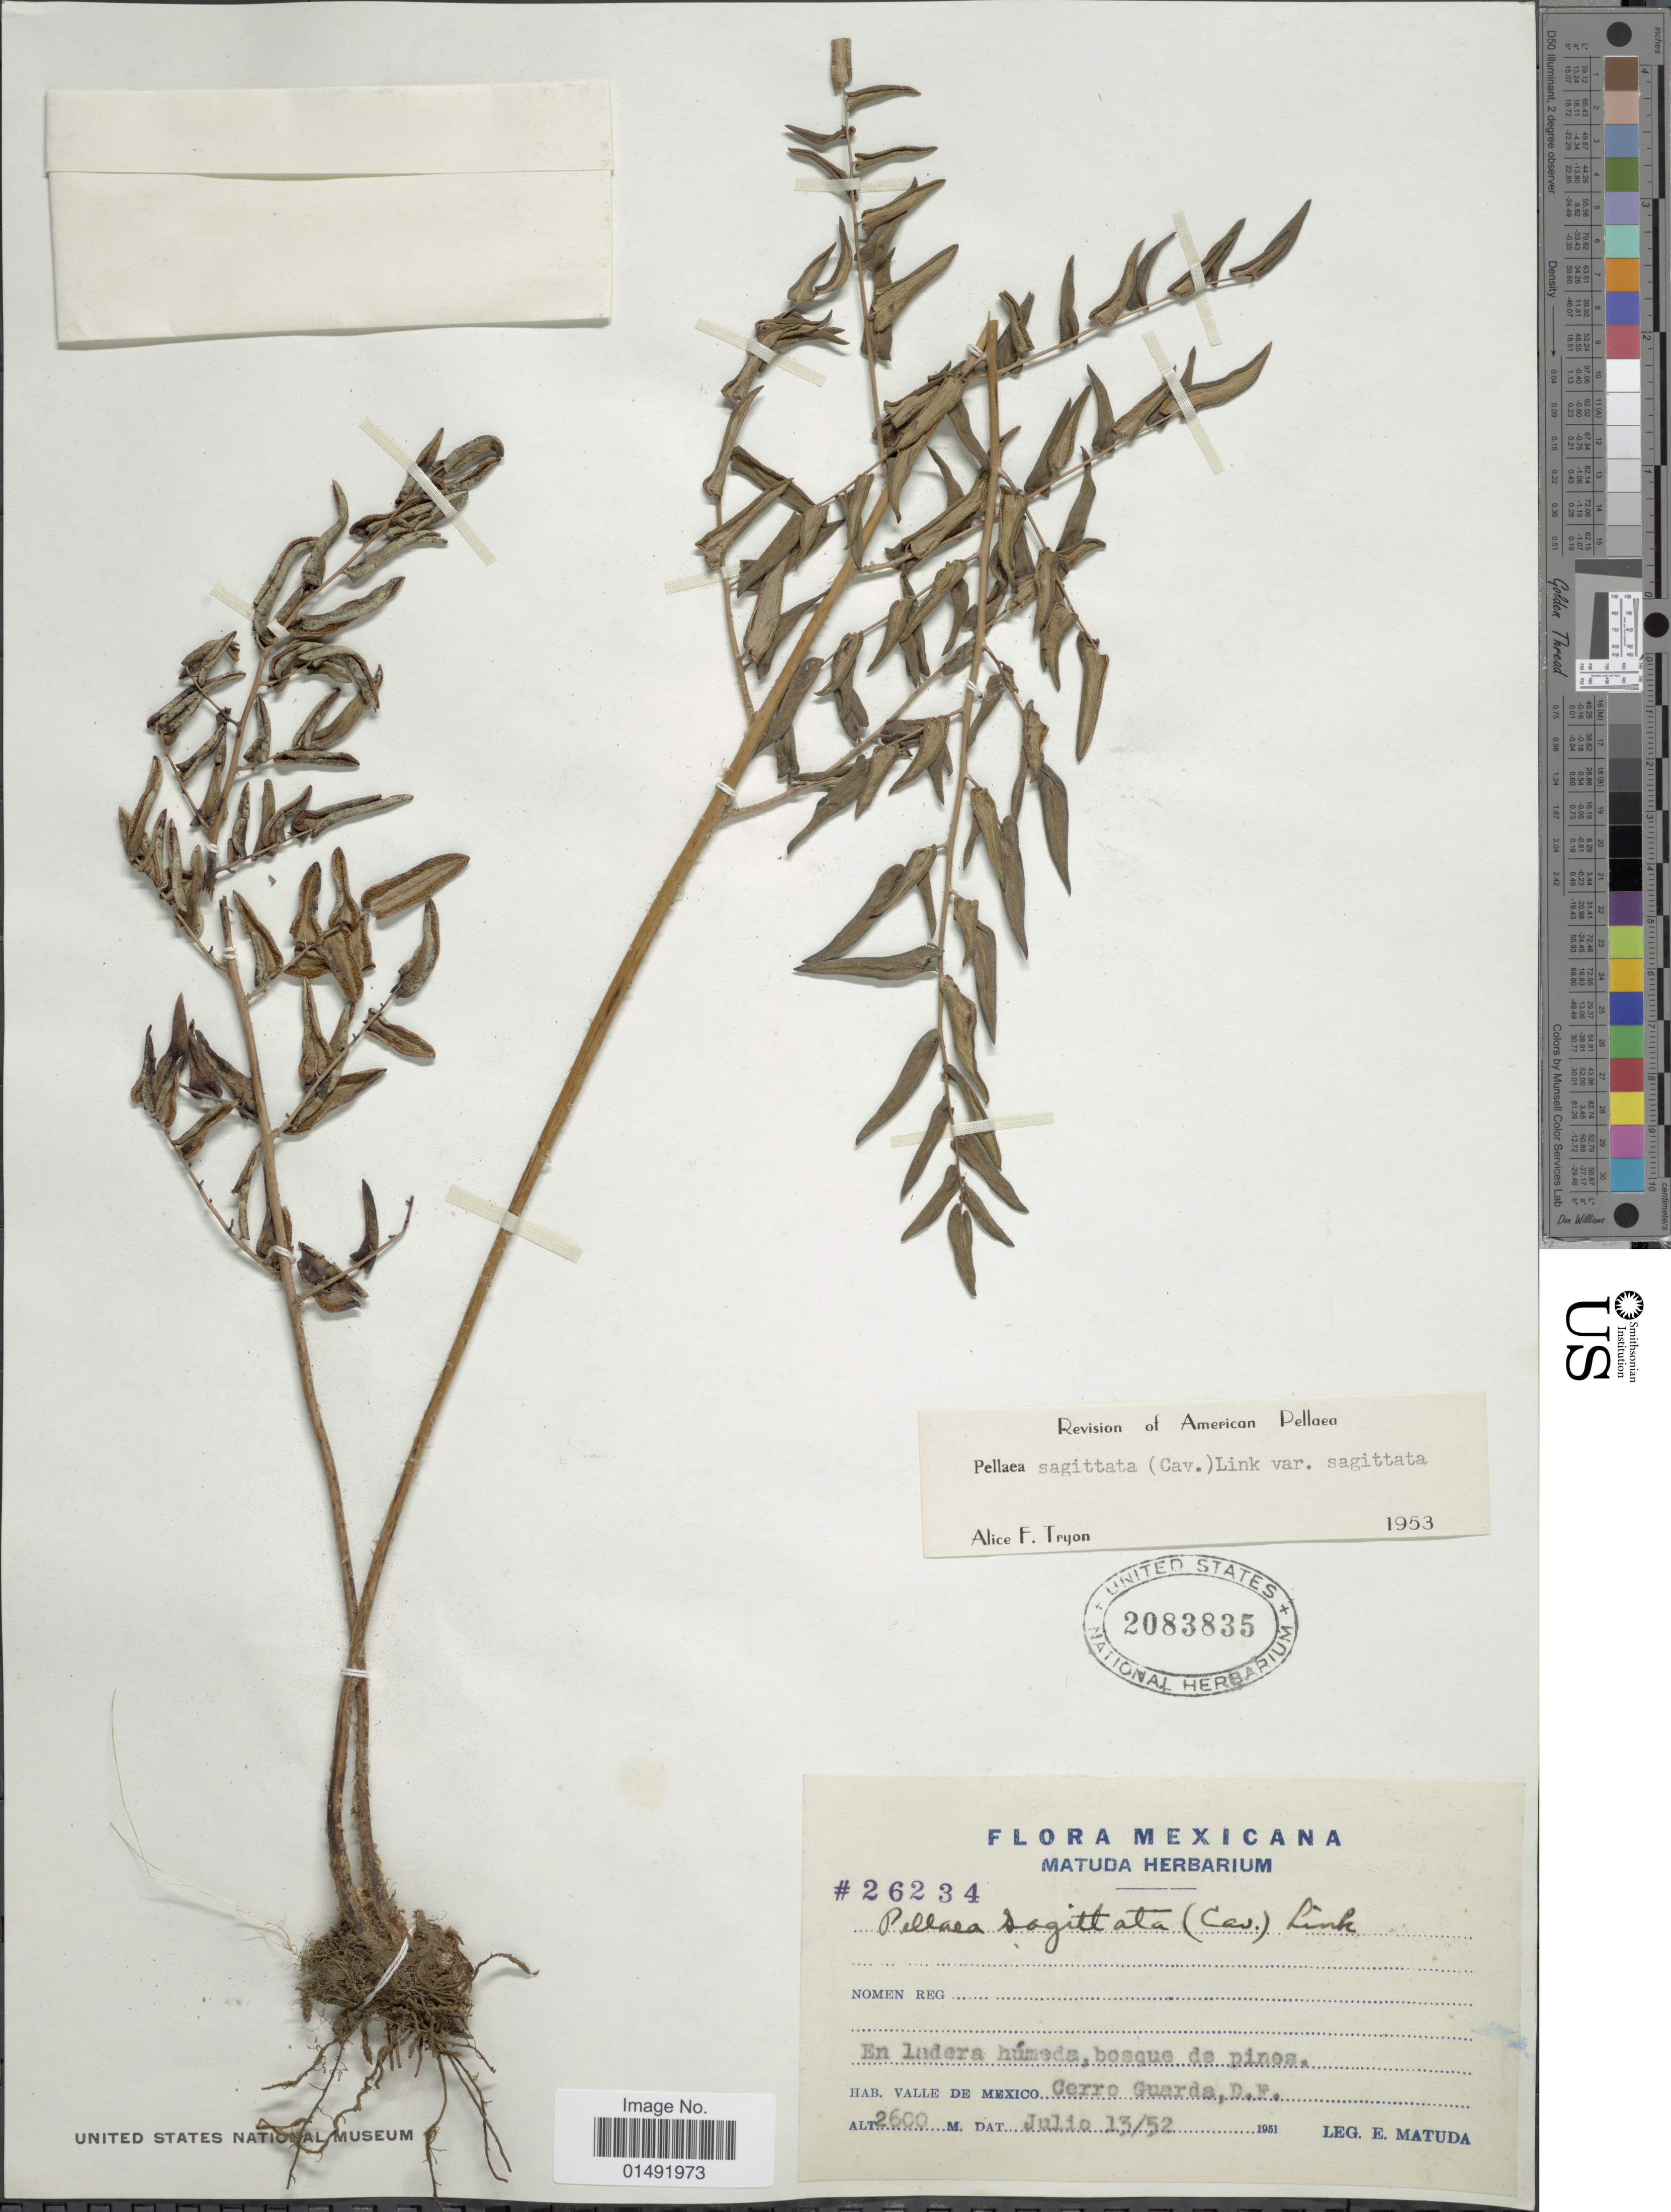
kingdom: Plantae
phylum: Tracheophyta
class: Polypodiopsida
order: Polypodiales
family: Pteridaceae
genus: Pellaea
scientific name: Pellaea sagittata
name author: (Cav.) Link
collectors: E. Matuda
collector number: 26234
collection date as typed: Transcribed d/m/y: 13/7/52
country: Mexico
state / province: Distrito Federal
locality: En laderea húmeda, bosque de pinos, Valle de Mexico Cerro Guarda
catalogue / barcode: US 2083835